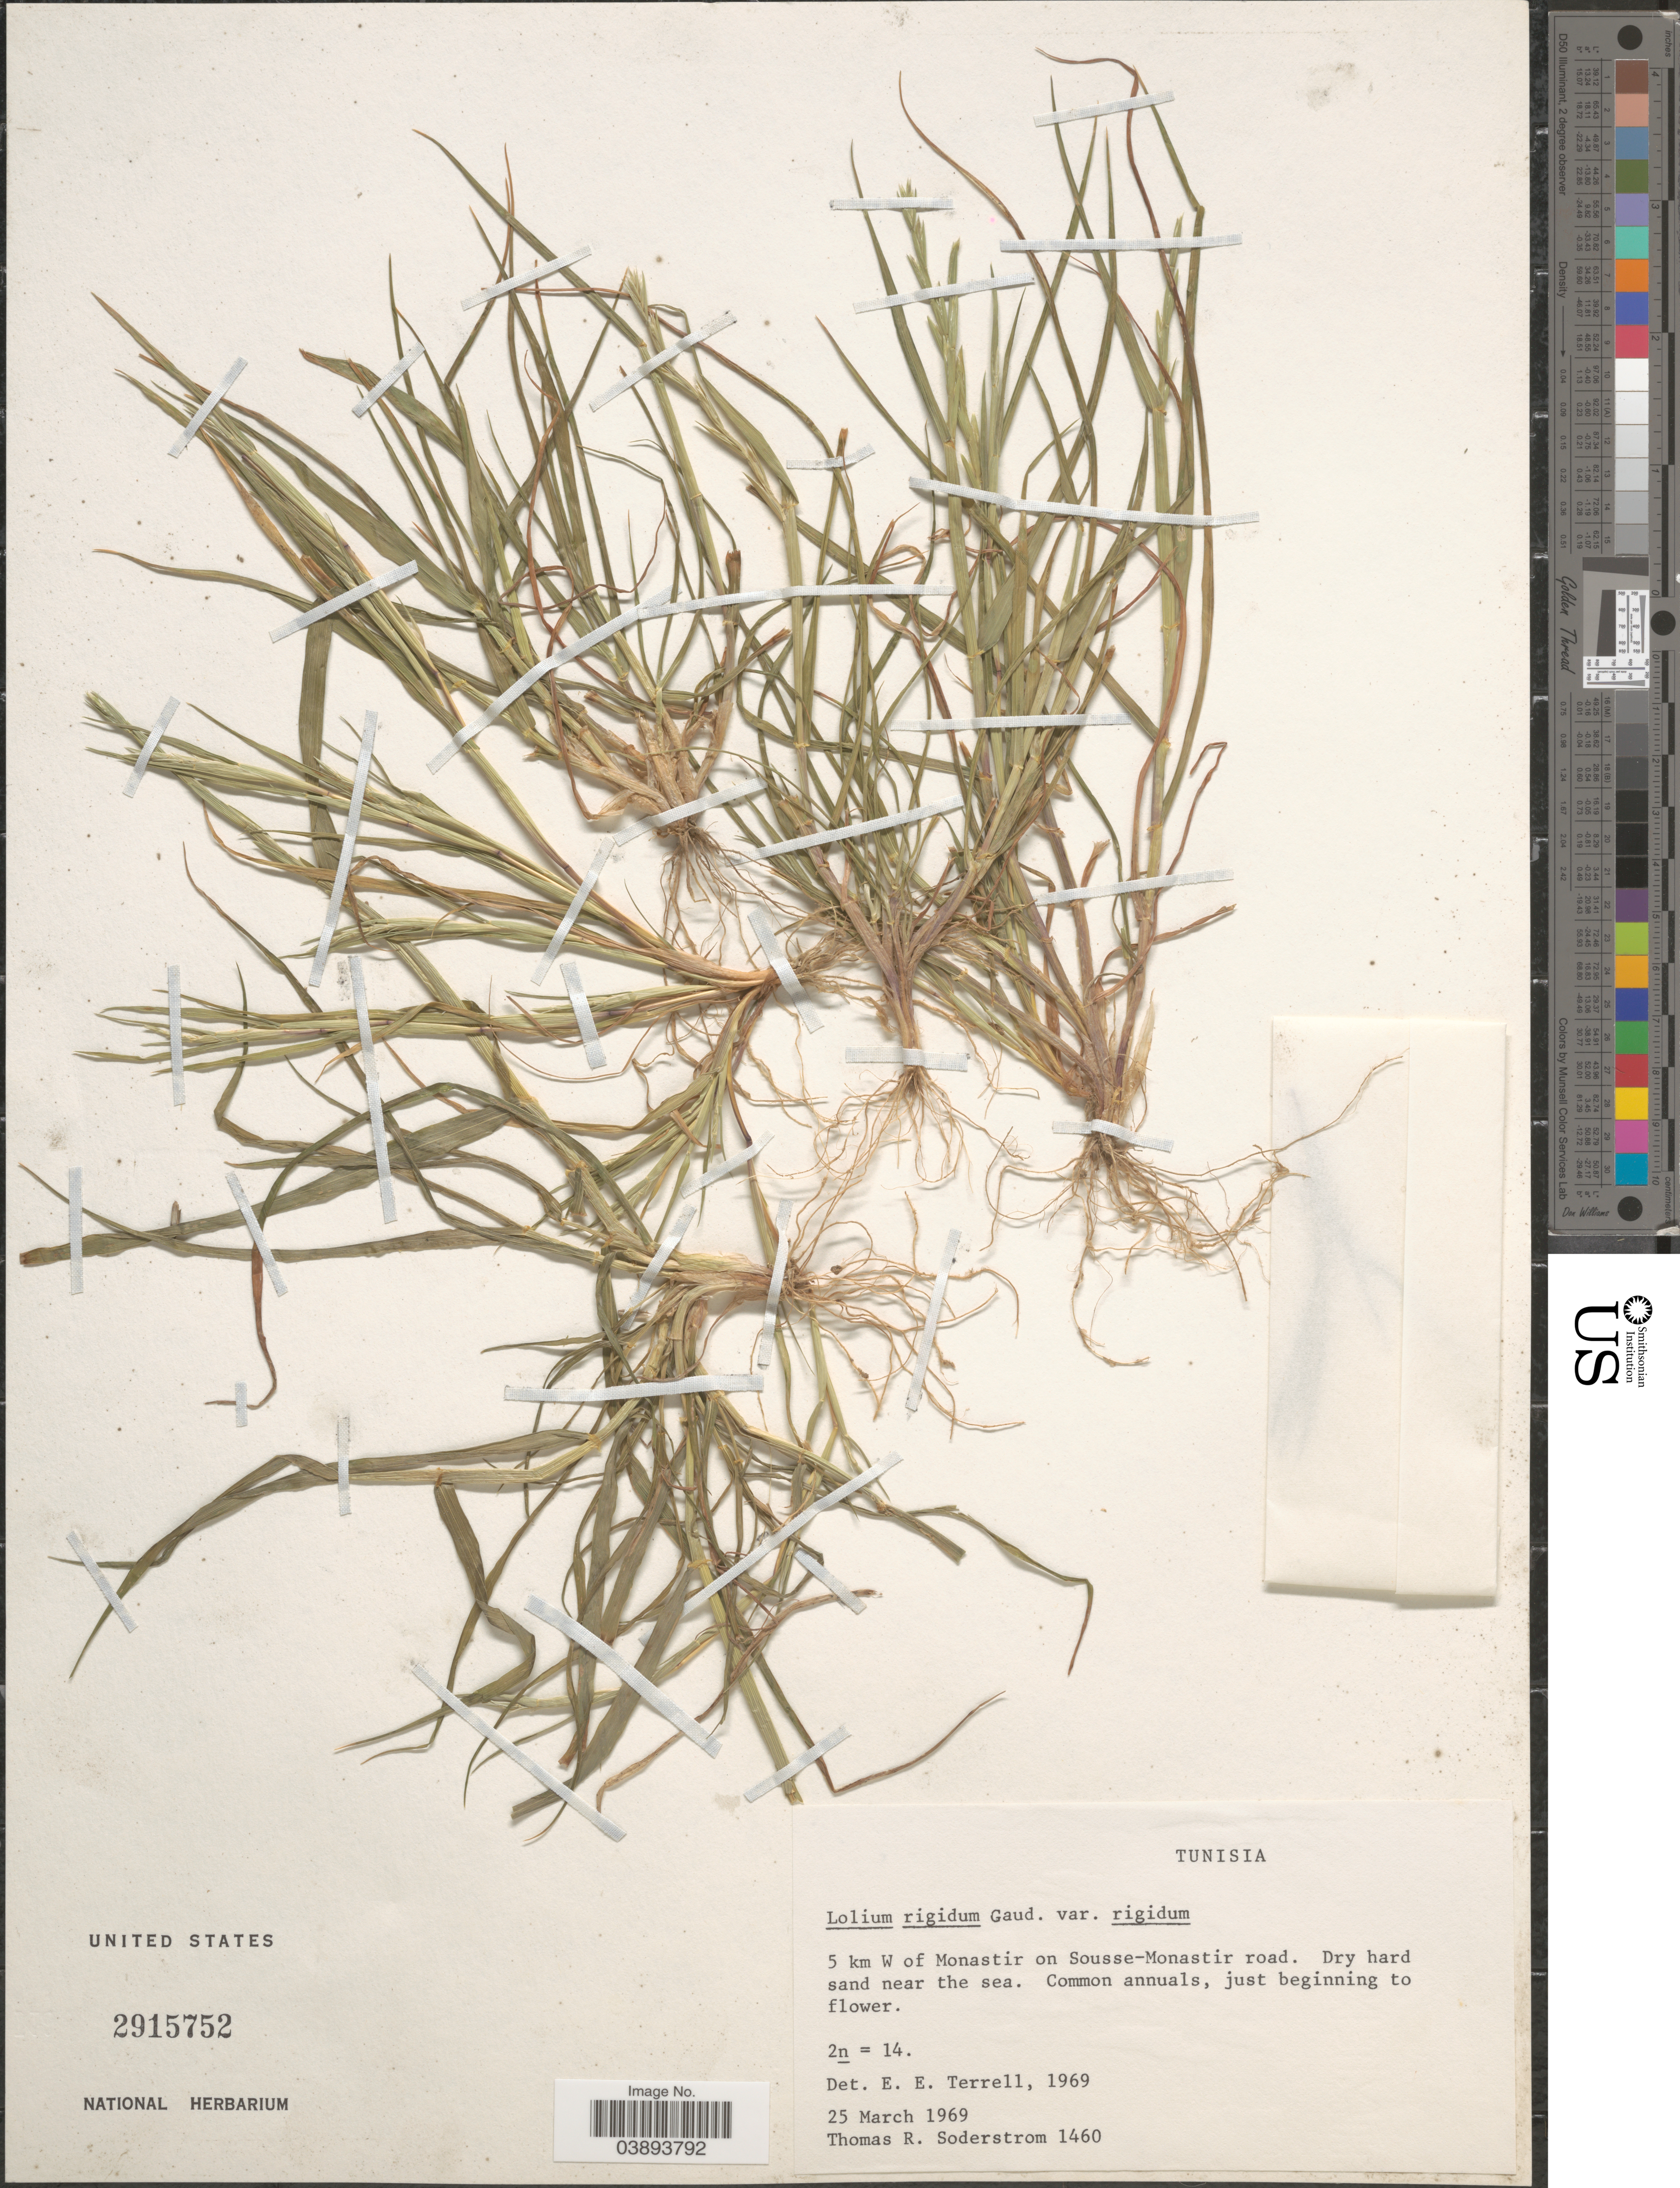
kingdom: Plantae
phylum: Tracheophyta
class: Liliopsida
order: Poales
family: Poaceae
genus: Lolium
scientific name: Lolium rigidum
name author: Gaudin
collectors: T. R. Soderstrom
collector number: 1460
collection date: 1969-03-25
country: Tunisia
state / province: Monastir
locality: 5 km W of Monastir on Sousse-Monastir road. Near the sea.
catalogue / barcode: US 2915752